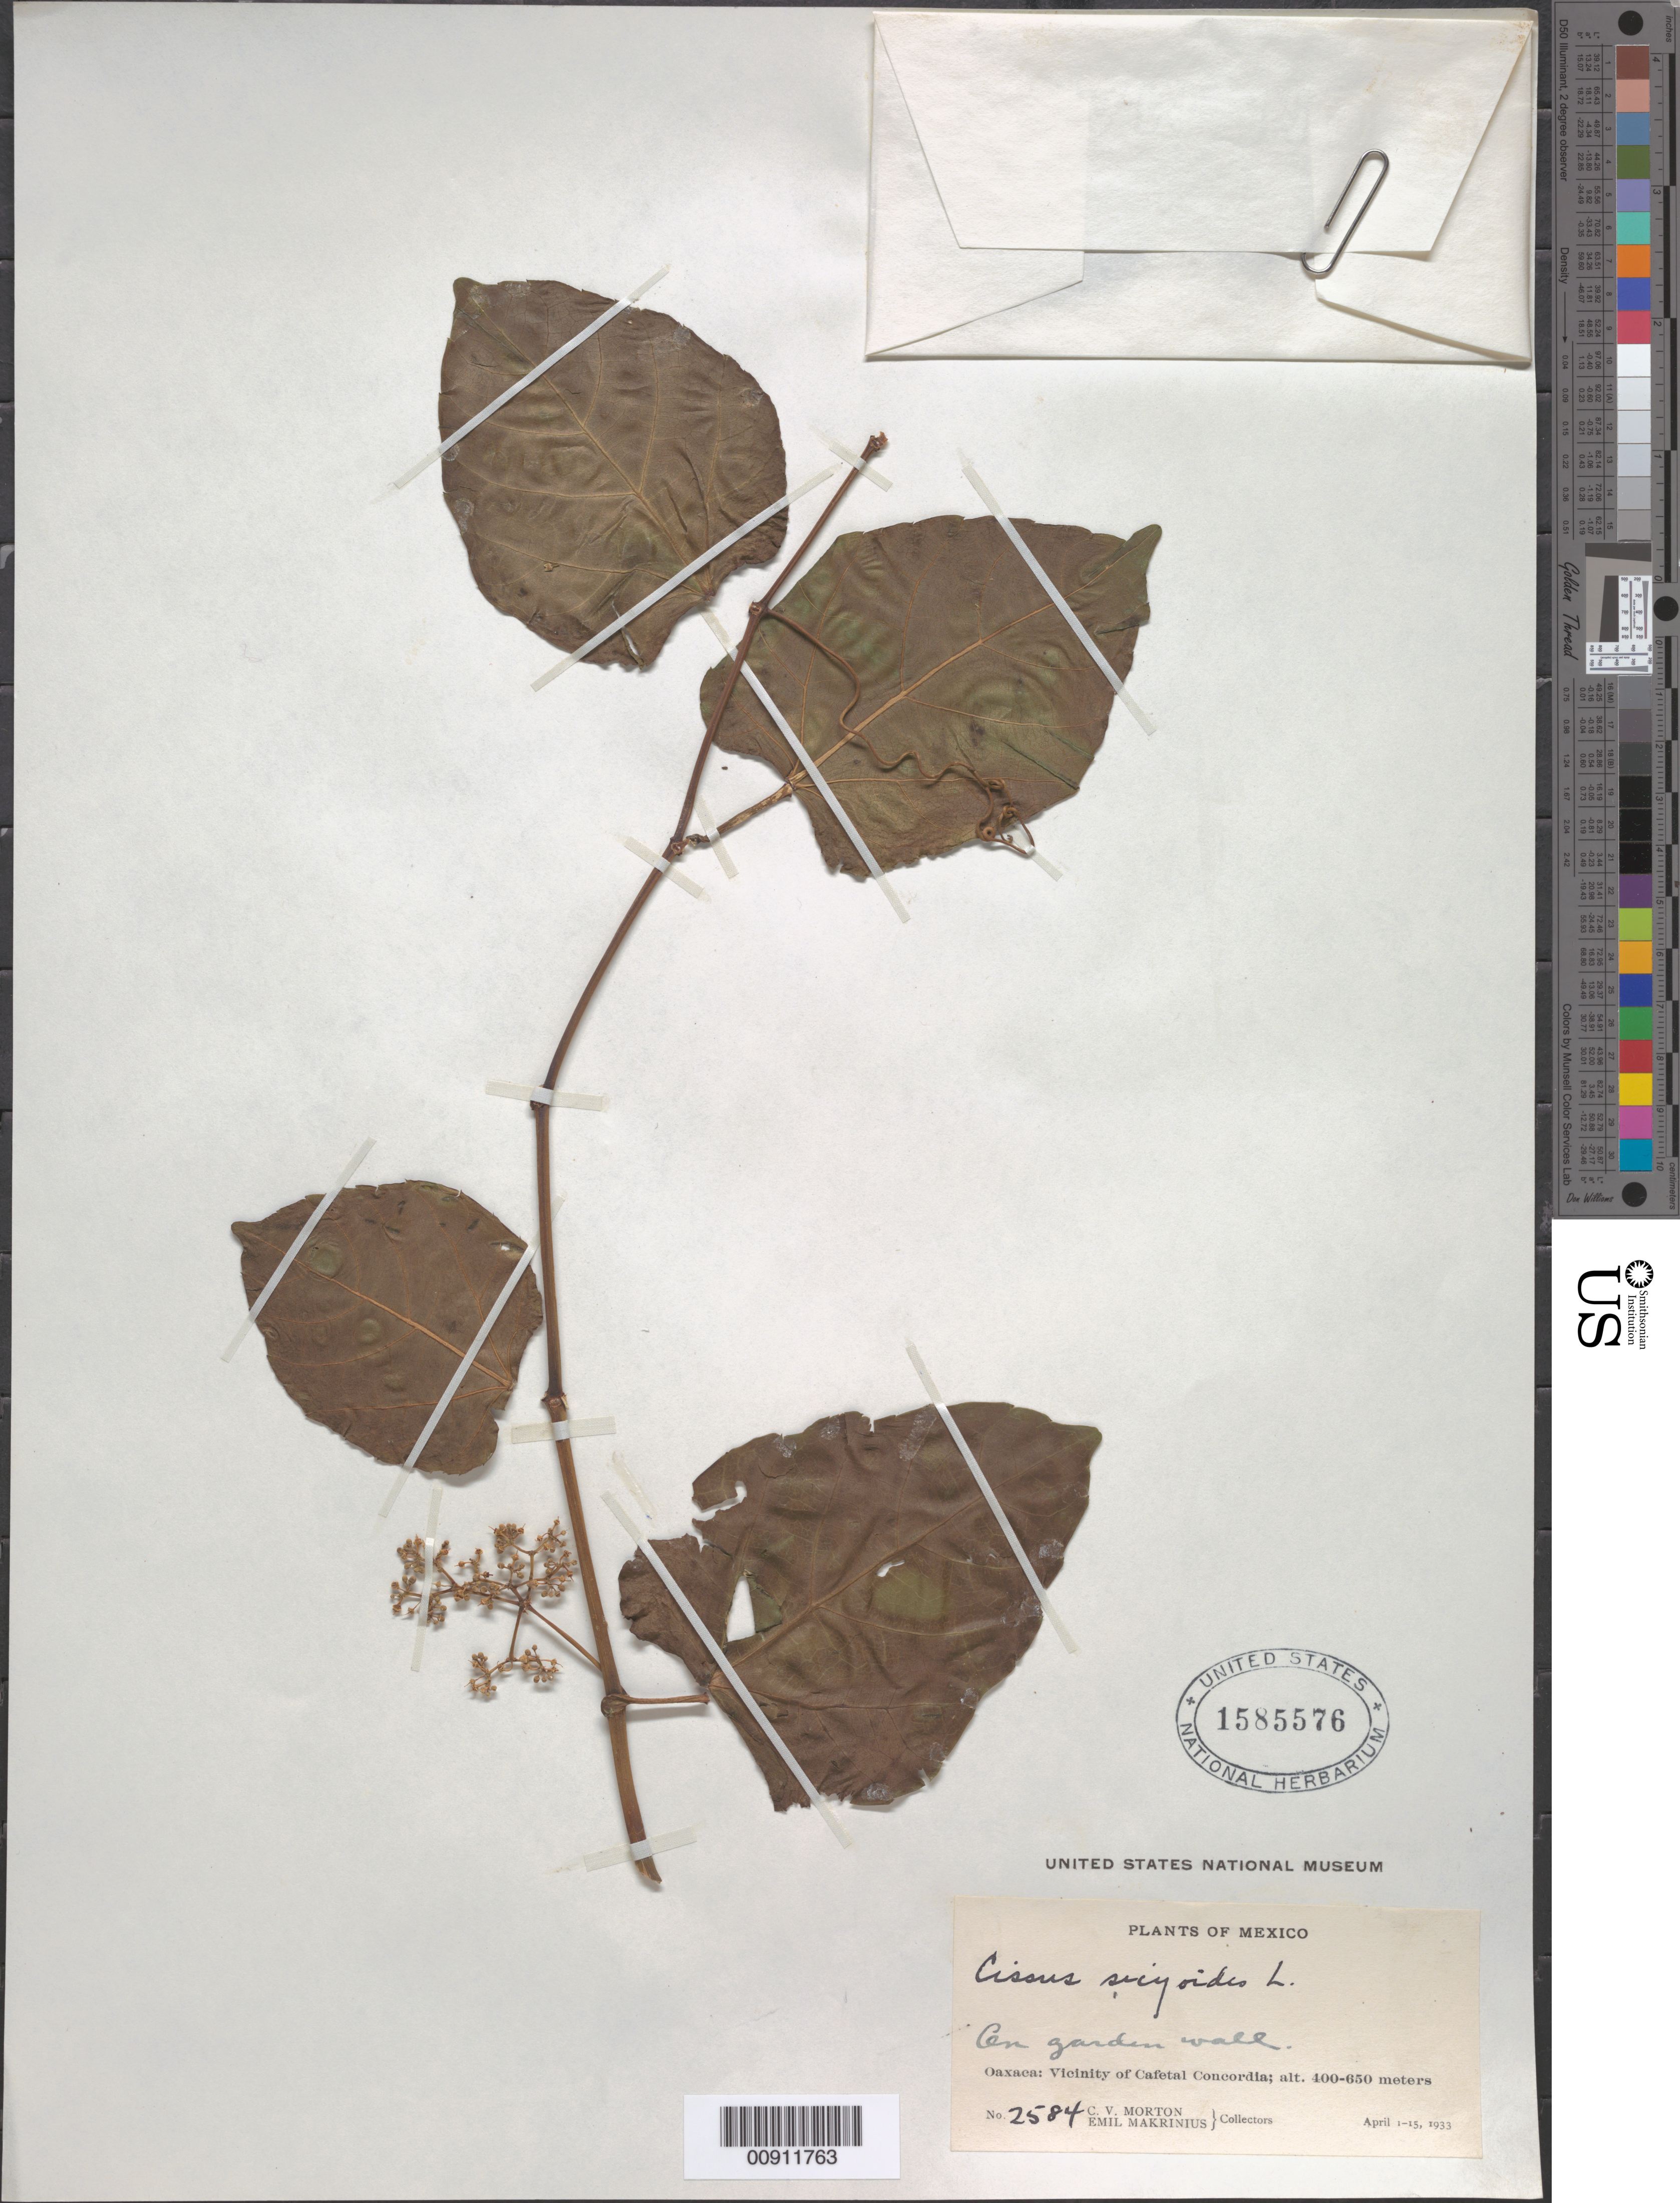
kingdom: Plantae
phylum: Tracheophyta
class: Magnoliopsida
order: Vitales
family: Vitaceae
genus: Cissus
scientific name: Cissus verticillata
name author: (L.) Nicolson & C.E. Jarvis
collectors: C. V. Morton & E. Makrinius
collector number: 2584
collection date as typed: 01 Apr 1933 to 15 Apr 1933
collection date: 1933-04-01/1933-04-15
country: Mexico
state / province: Oaxaca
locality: Oaxaca: Vicinity of Cafetal Concordia.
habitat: On garden wall.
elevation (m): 650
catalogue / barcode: US 1585576